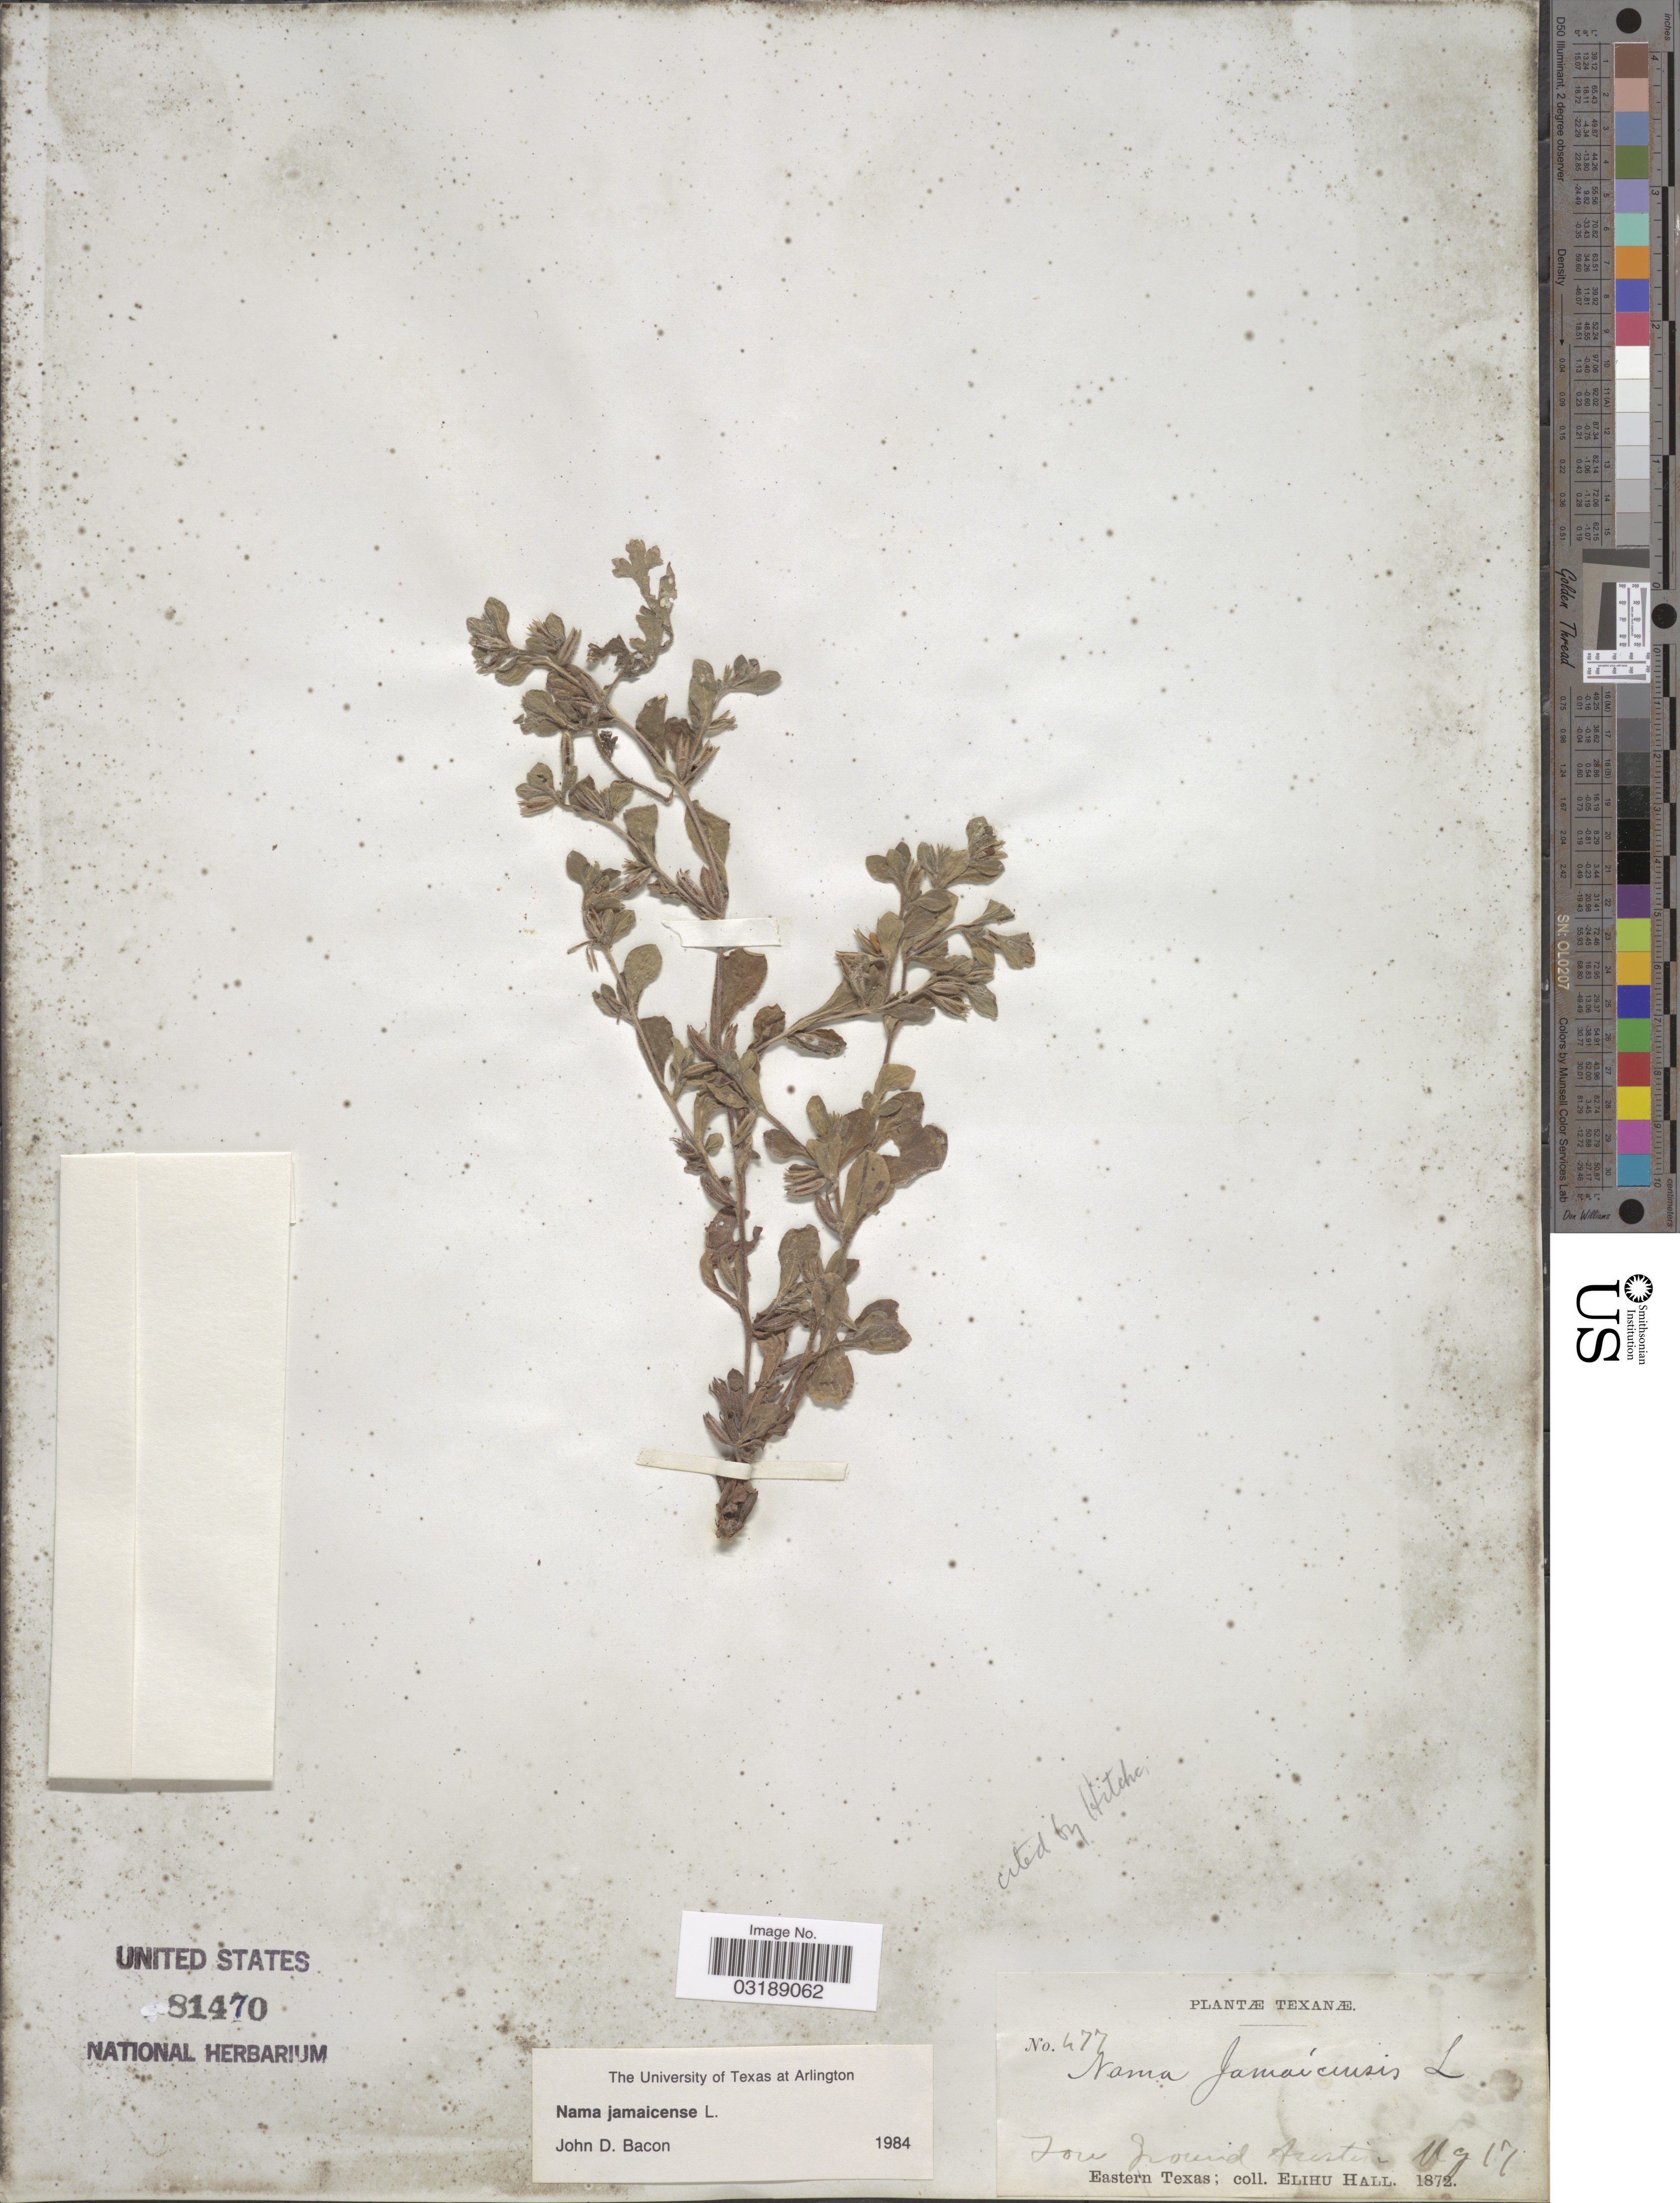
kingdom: Plantae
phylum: Tracheophyta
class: Magnoliopsida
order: Boraginales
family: Namaceae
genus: Nama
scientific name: Nama jamaicensis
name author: L.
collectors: E. Hall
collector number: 477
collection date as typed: Transcribed d/m/y: /5/17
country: United States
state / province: Texas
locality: Austin, Eastern Texas.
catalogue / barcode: US 81470